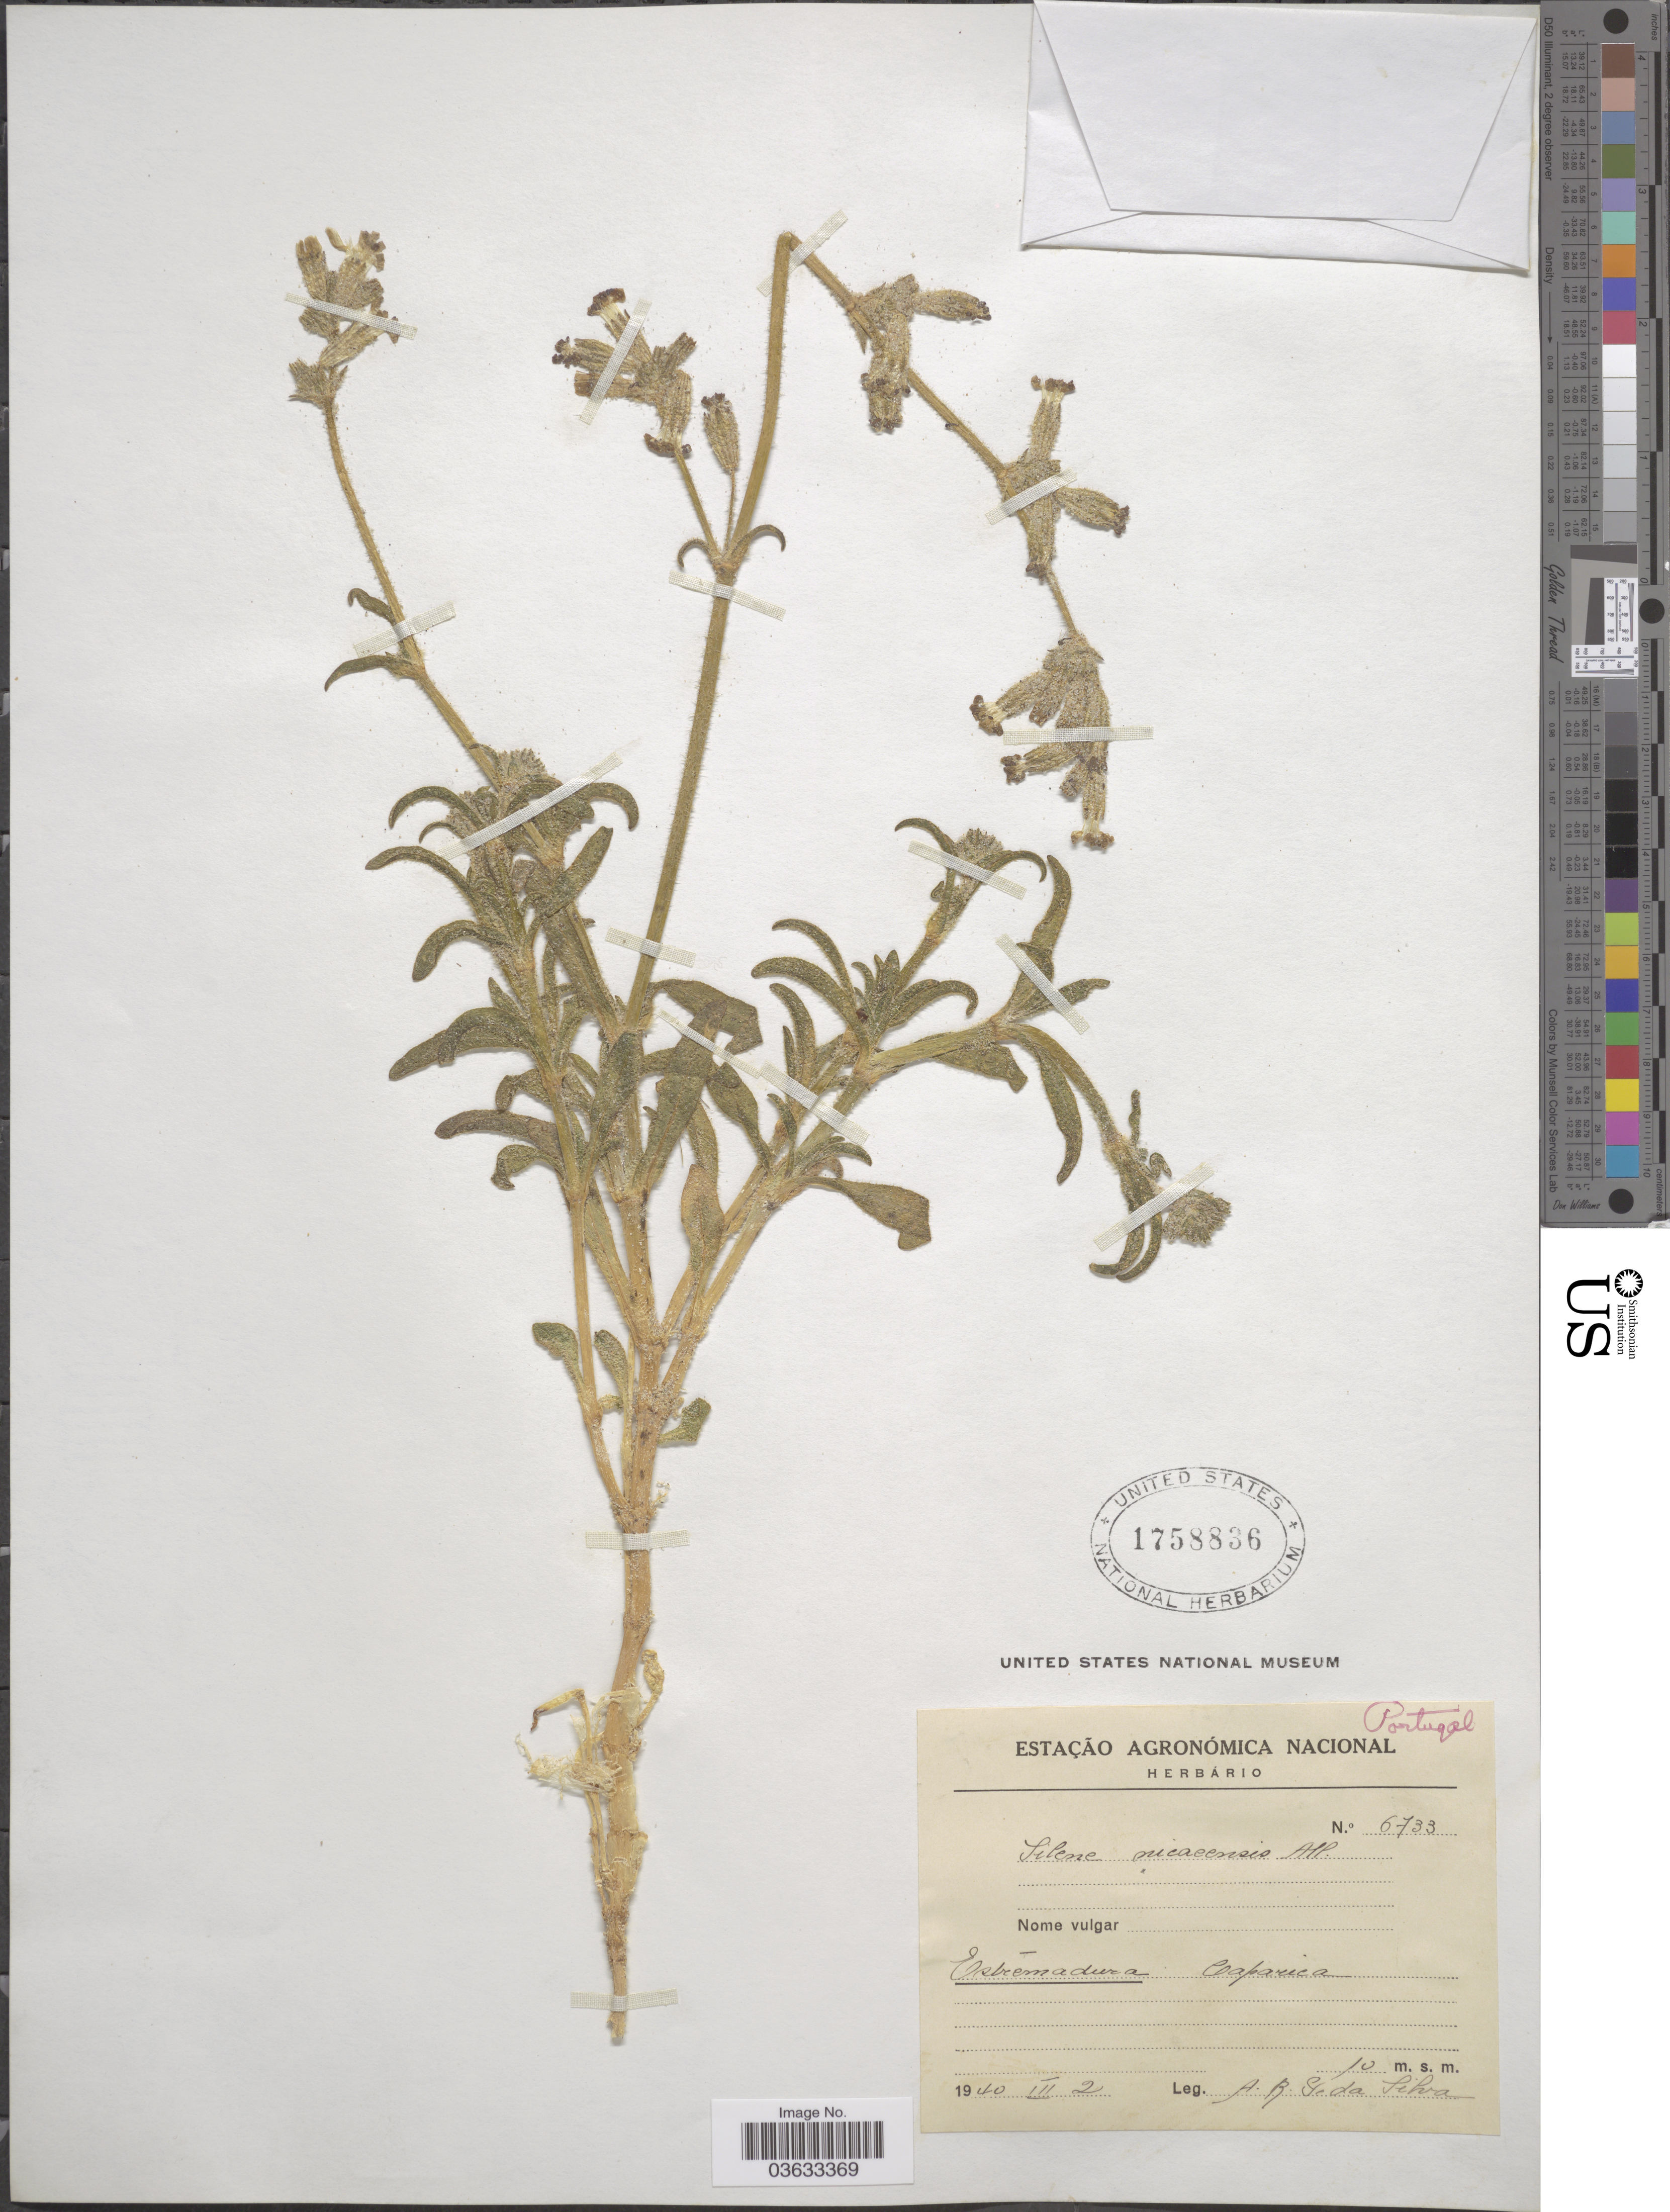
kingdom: Plantae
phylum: Tracheophyta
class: Magnoliopsida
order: Caryophyllales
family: Caryophyllaceae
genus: Silene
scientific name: Silene nicaeensis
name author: All.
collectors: A. Silva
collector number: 6733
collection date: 1940-03-02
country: Portugal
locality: Estremadura Caparica.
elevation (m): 10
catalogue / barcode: US 1758836